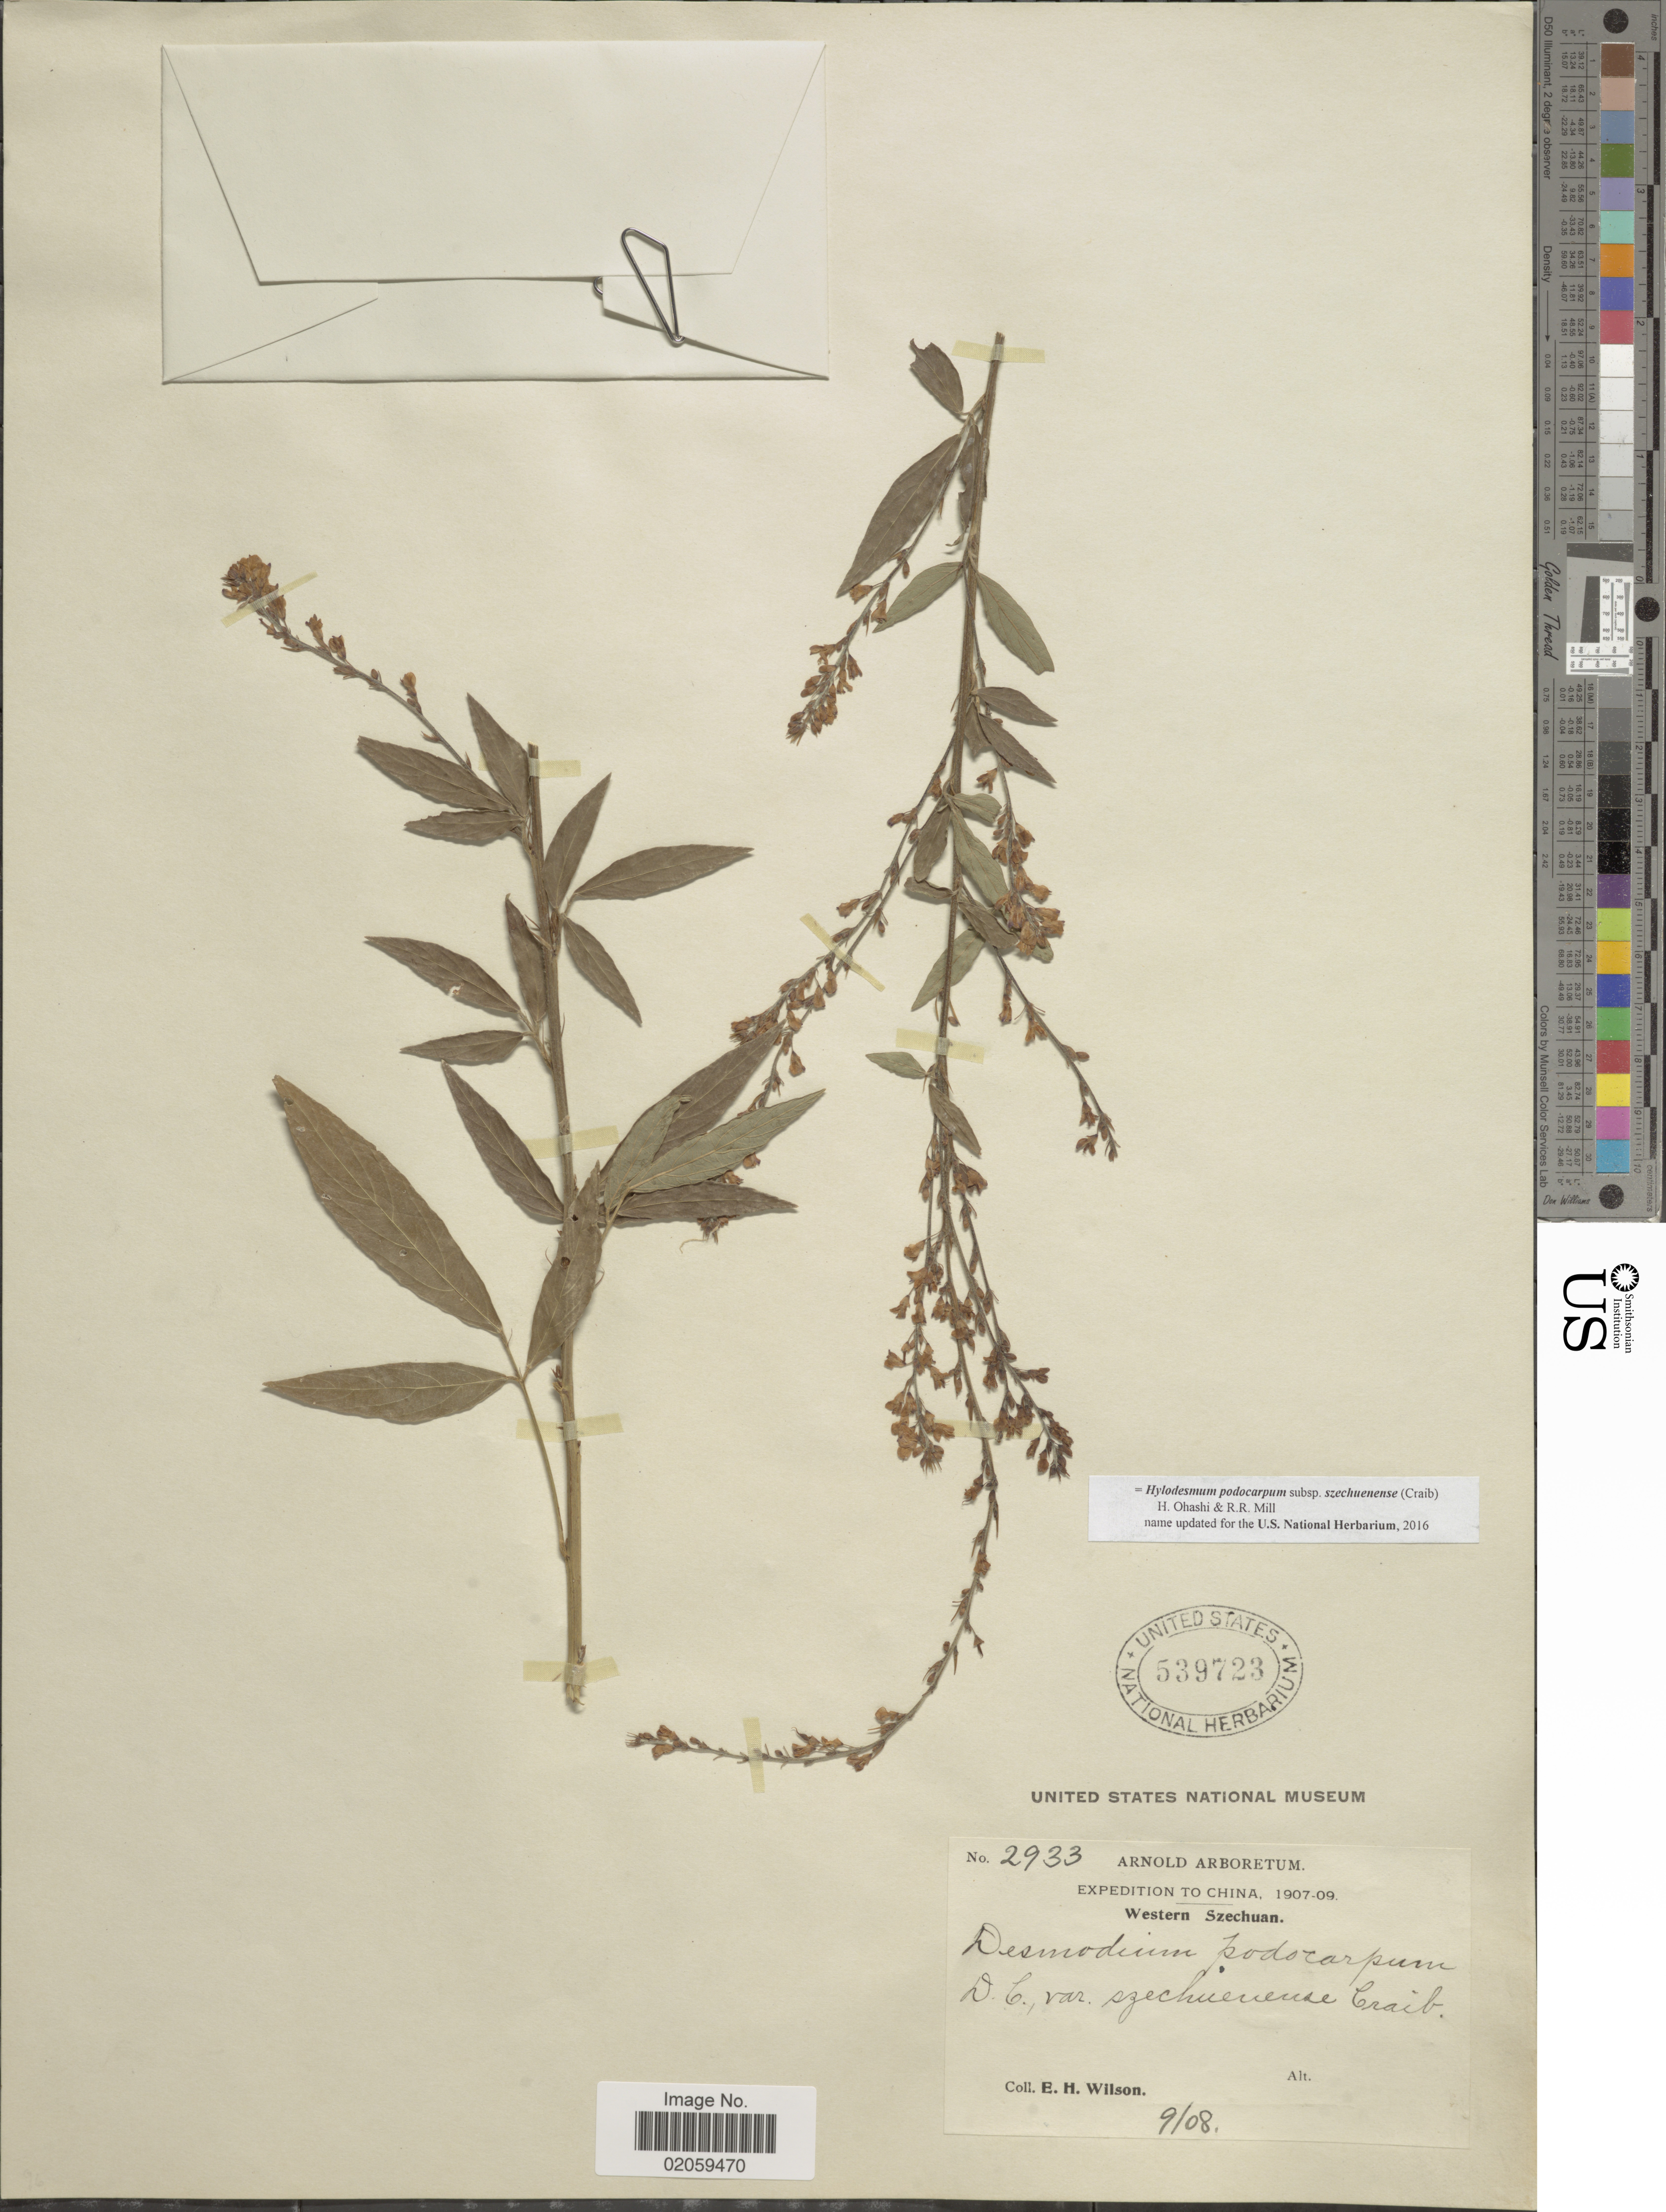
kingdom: Plantae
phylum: Tracheophyta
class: Magnoliopsida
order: Fabales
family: Fabaceae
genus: Hylodesmum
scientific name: Hylodesmum podocarpum subsp. szechuenense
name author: (Craib) H. Ohashi & R.R. Mill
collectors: E. Wilson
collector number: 293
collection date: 1908-09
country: China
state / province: Sichuan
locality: Western Szechuan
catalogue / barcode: US 539723